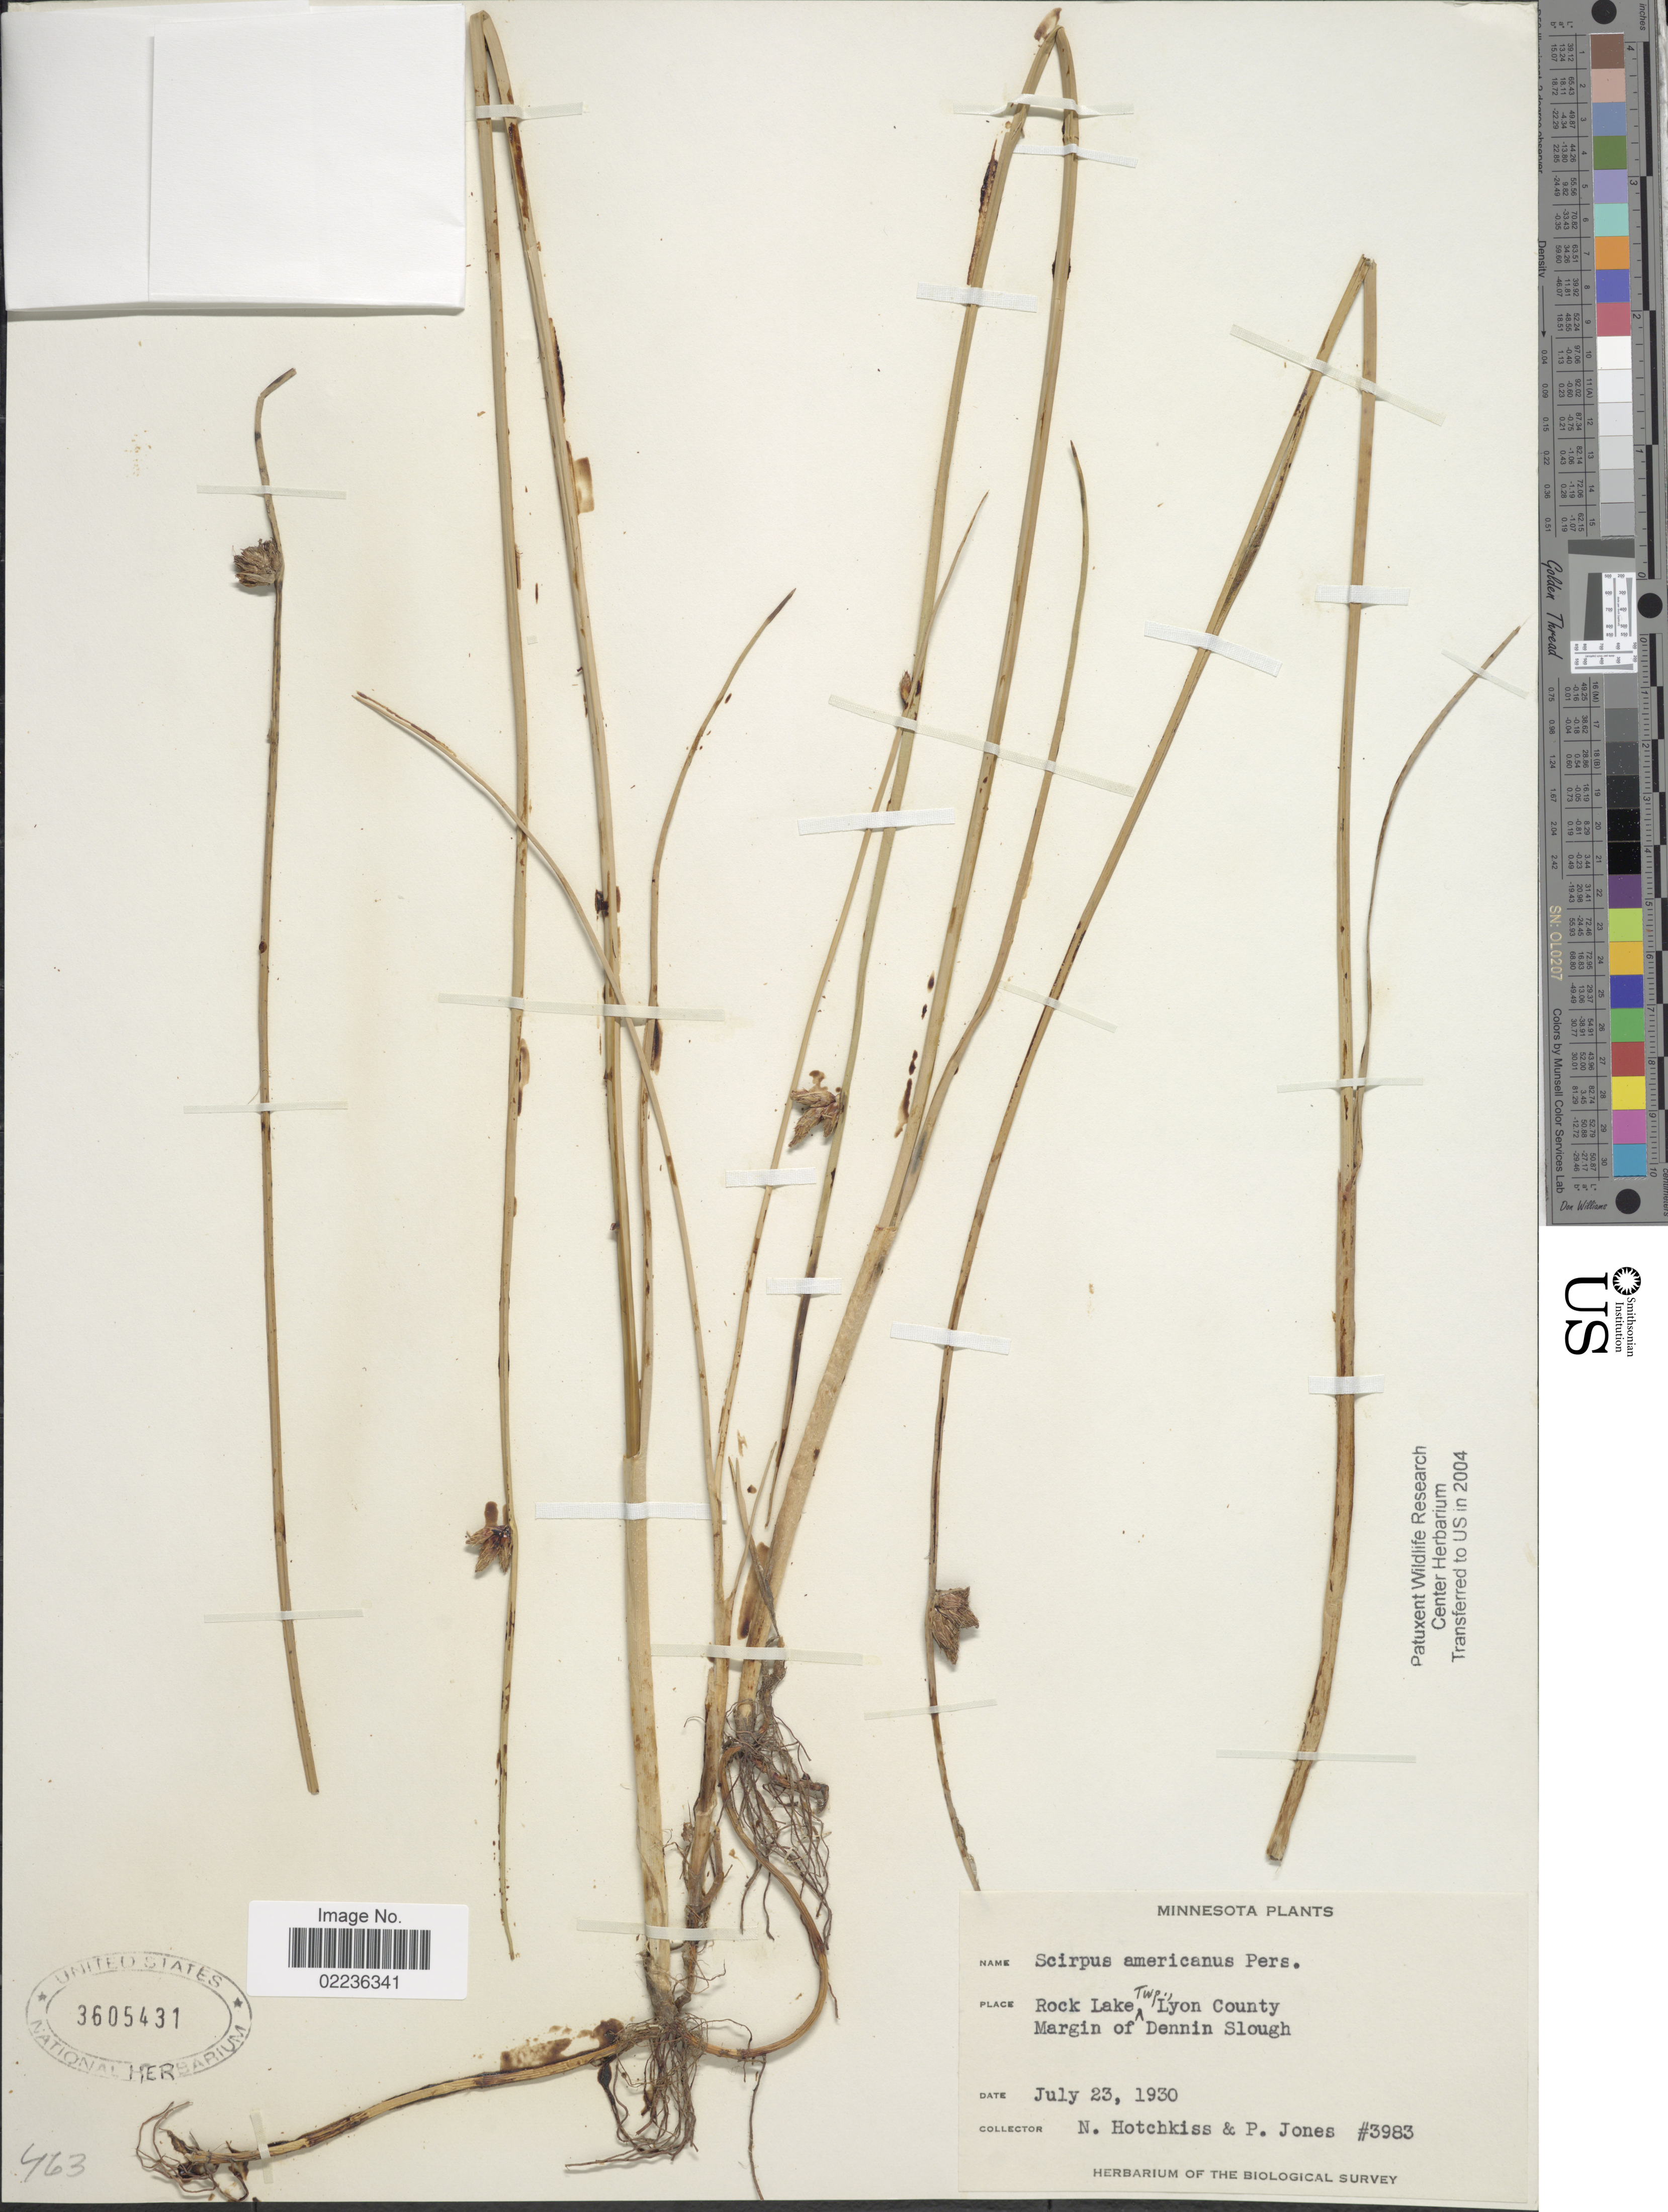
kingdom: Plantae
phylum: Tracheophyta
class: Liliopsida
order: Poales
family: Cyperaceae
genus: Schoenoplectus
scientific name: Schoenoplectus pungens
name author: (Vahl) Palla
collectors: N. Hotchkiss & P. Jones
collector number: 3983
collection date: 1930-07-23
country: United States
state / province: Minnesota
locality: Rock Lake, Twp., Lyon County. Margin of Dennin Slough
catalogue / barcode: US 3605431